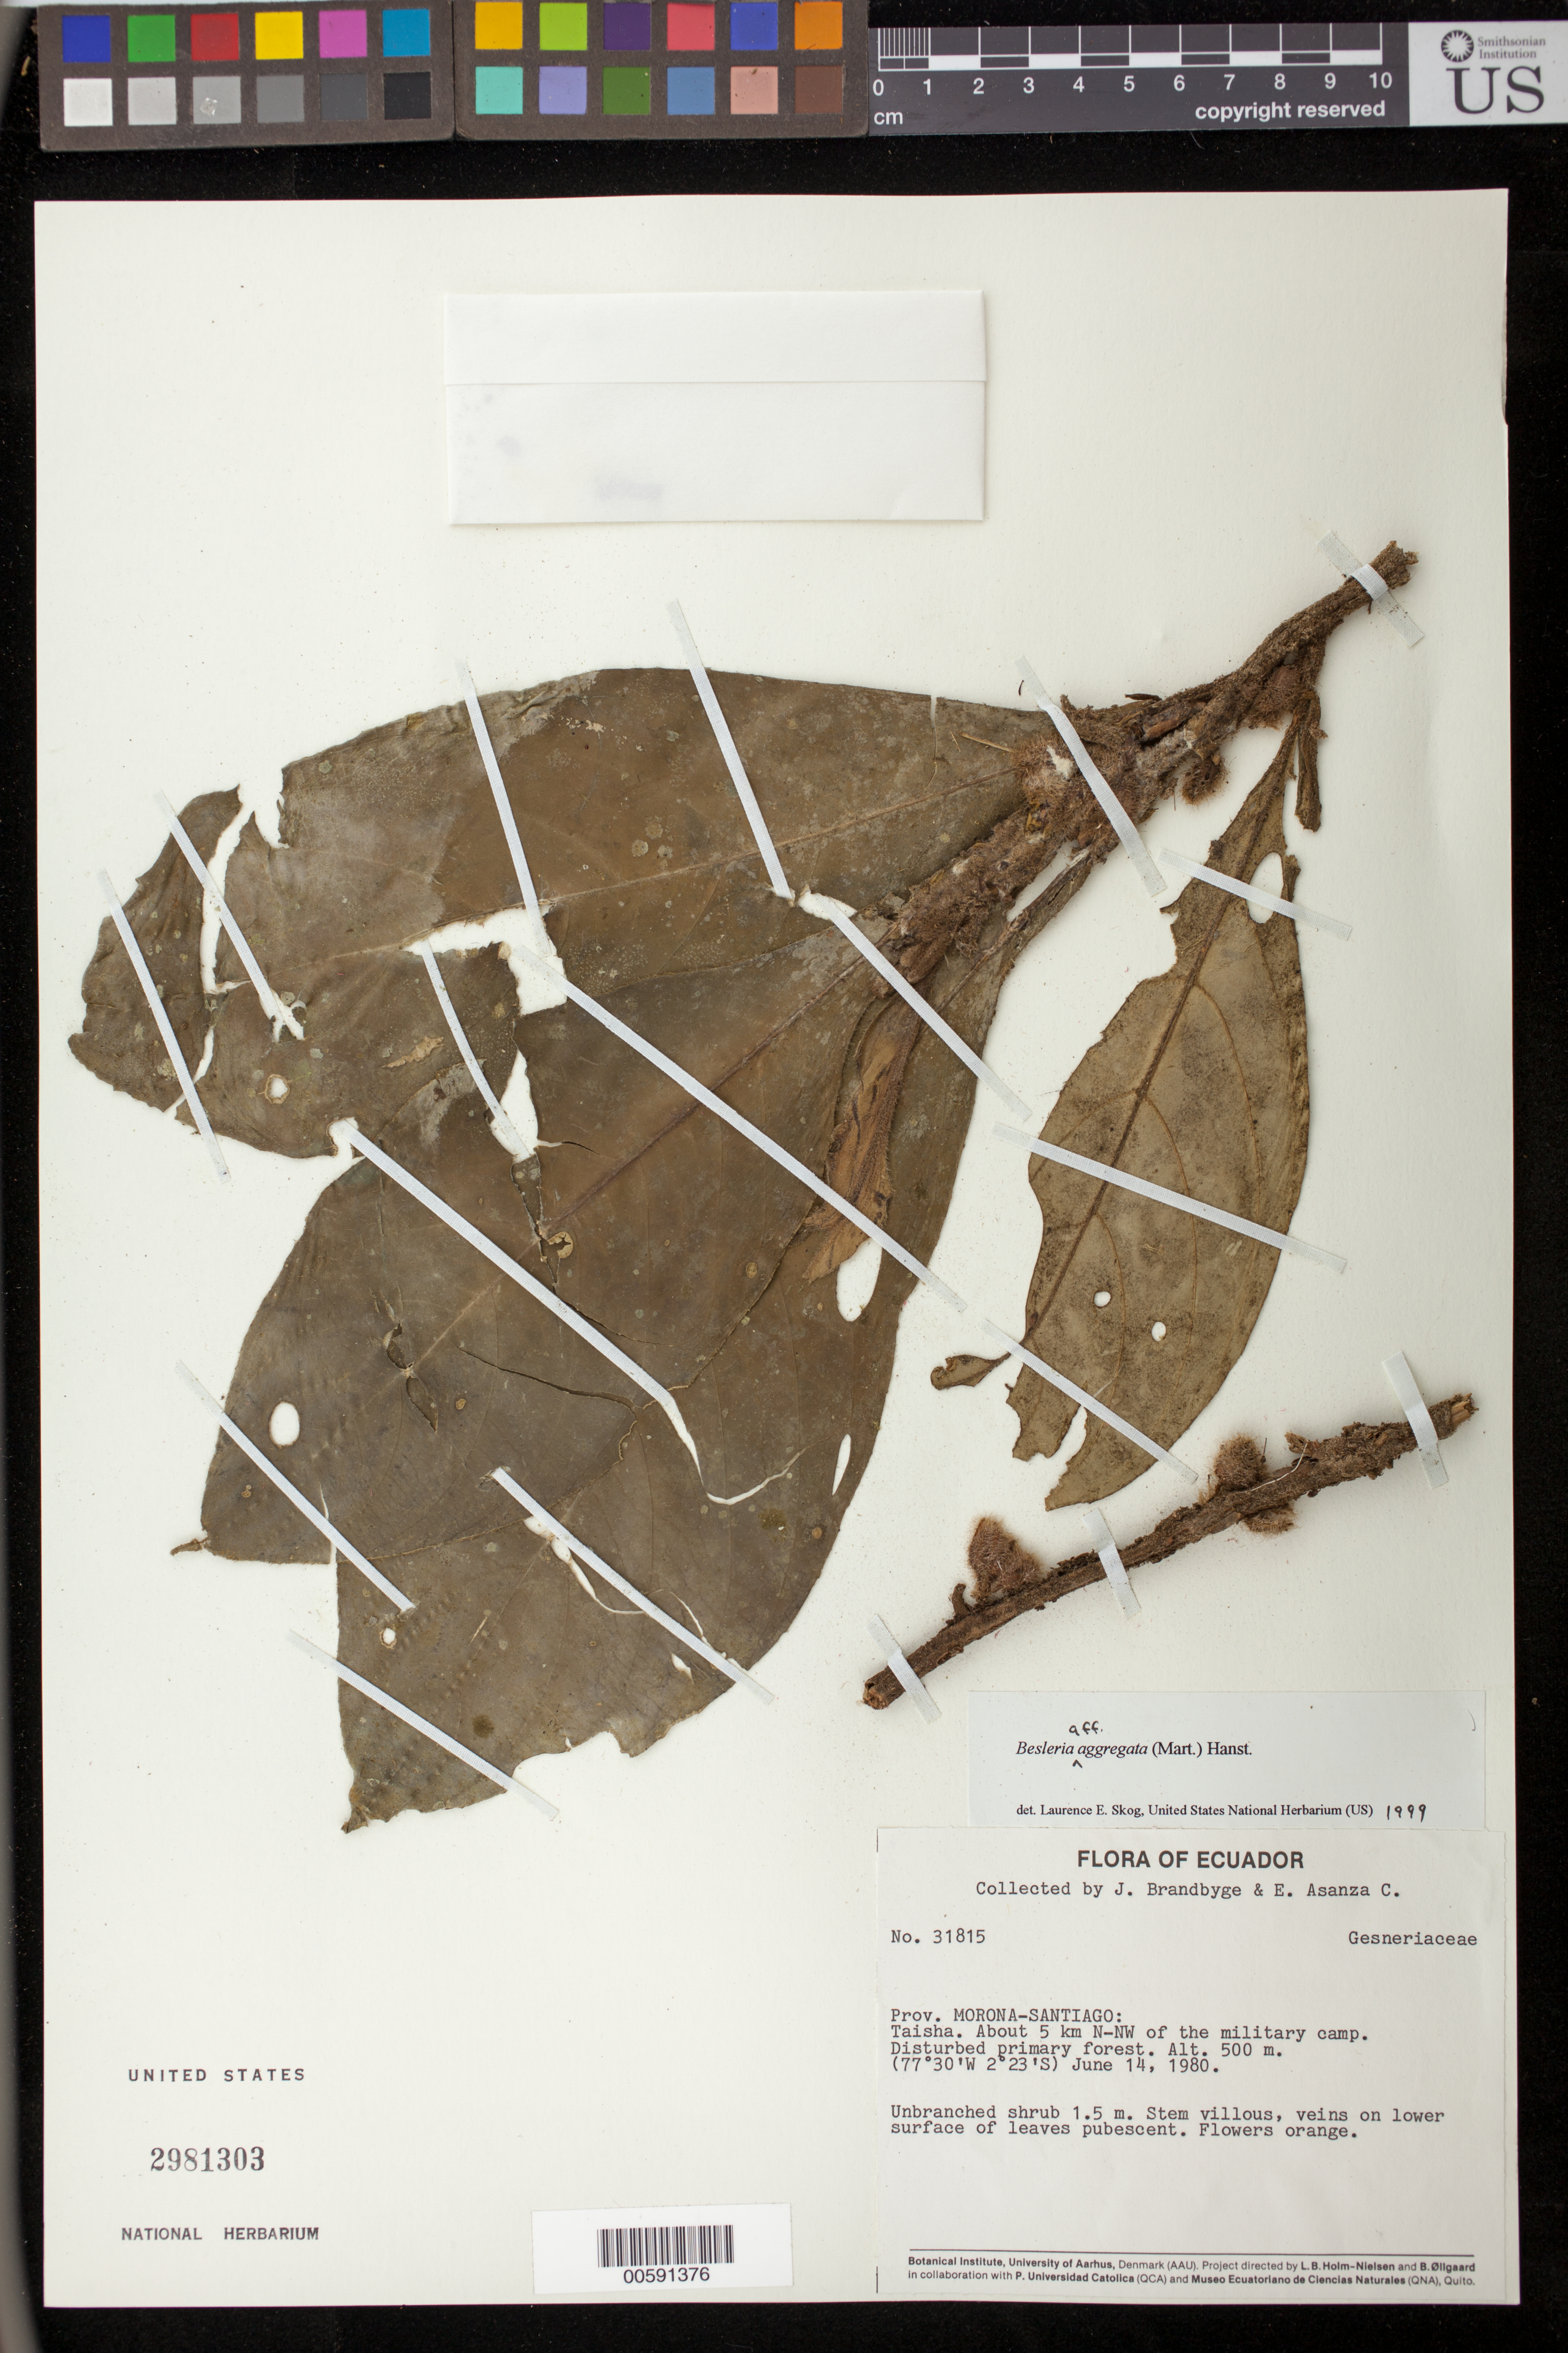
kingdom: Plantae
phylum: Tracheophyta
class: Magnoliopsida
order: Lamiales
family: Gesneriaceae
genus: Besleria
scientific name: Besleria aggregata var. aggregata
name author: (Mart.) Hanst.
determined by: Skog, Laurence E.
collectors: J. Brandbyge & E. Asanza C.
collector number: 31815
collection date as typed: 14 Jun 1980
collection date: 1980-06-14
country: Ecuador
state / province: Morona-Santiago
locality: Taisha, about 5 km N-NW of the military camp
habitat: Disturbed primary forest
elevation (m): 500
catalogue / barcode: US 2981303